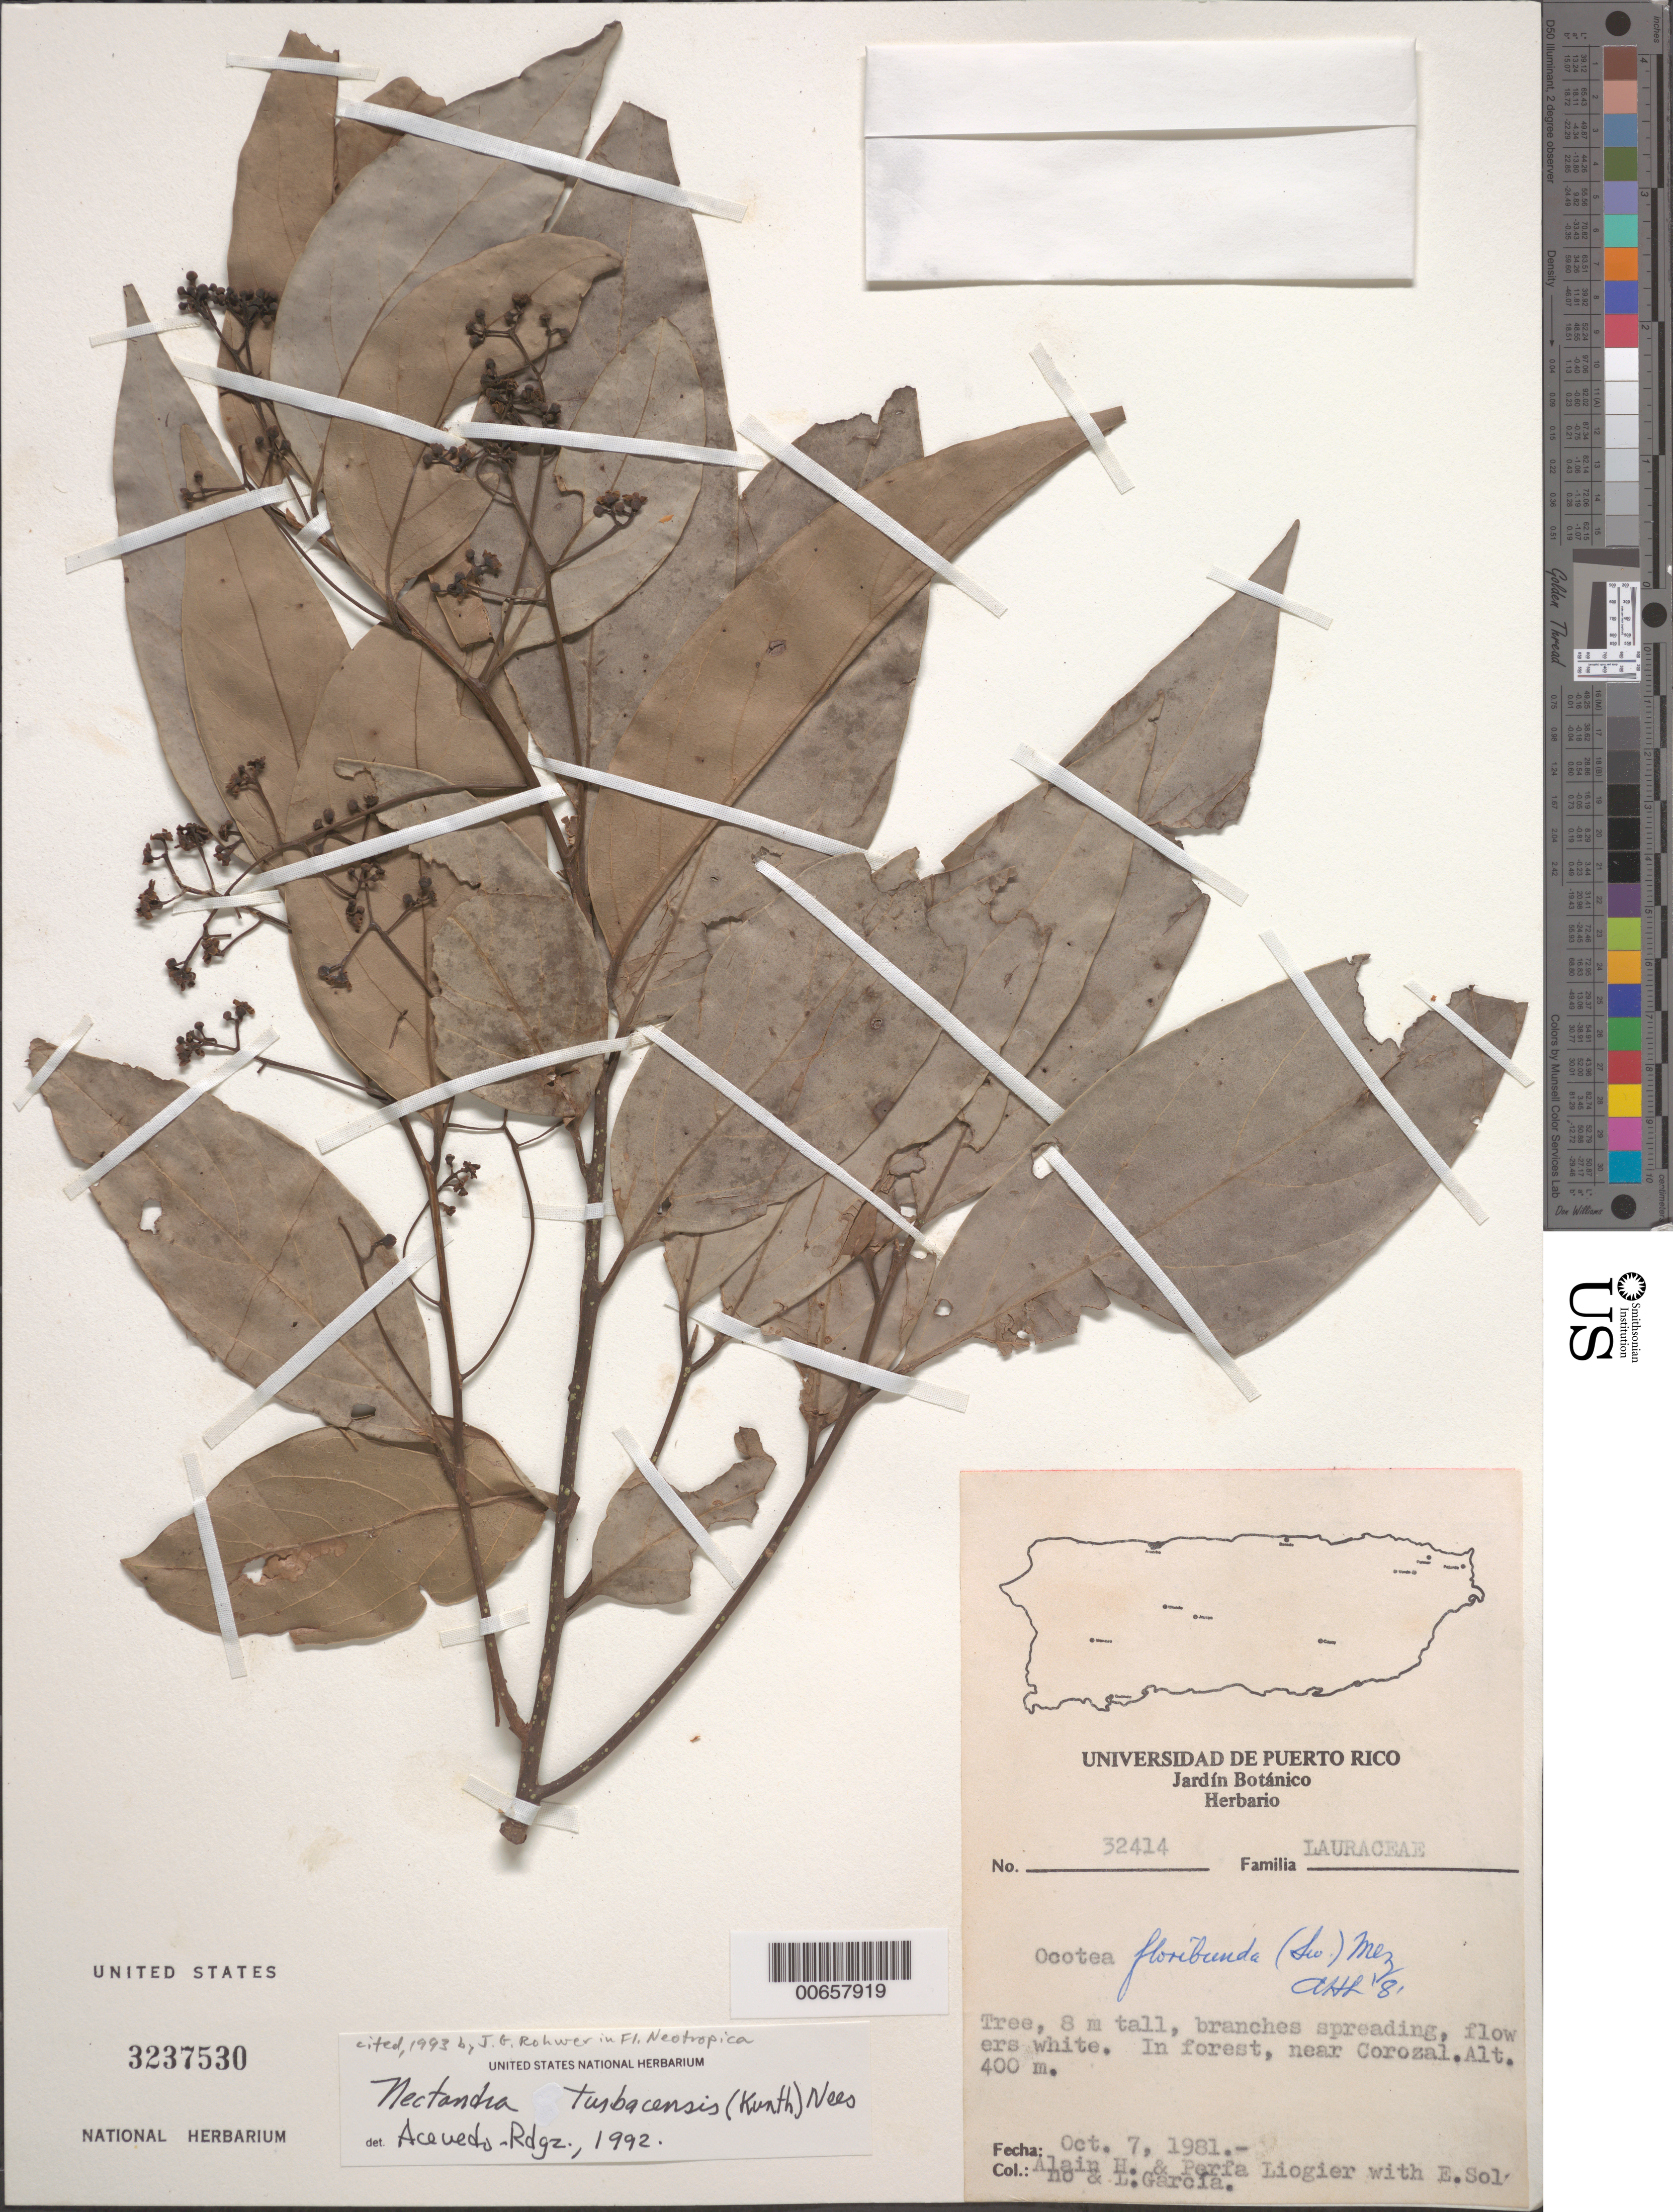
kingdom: Plantae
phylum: Tracheophyta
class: Magnoliopsida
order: Laurales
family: Lauraceae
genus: Nectandra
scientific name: Nectandra turbacensis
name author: (Kunth) Nees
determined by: Acevedo-Rodríguez, P., (BOT), Smithsonian Institution - National Museum of Natural History (UNITED STATES)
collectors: A. H. Liogier, M. P. Liogier, E. Solano & L. Garcia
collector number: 32414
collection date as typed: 07 Oct 1981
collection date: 1981-10-07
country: Puerto Rico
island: Greater Antilles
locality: Corozal, near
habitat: In forest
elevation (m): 400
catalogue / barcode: US 3237530